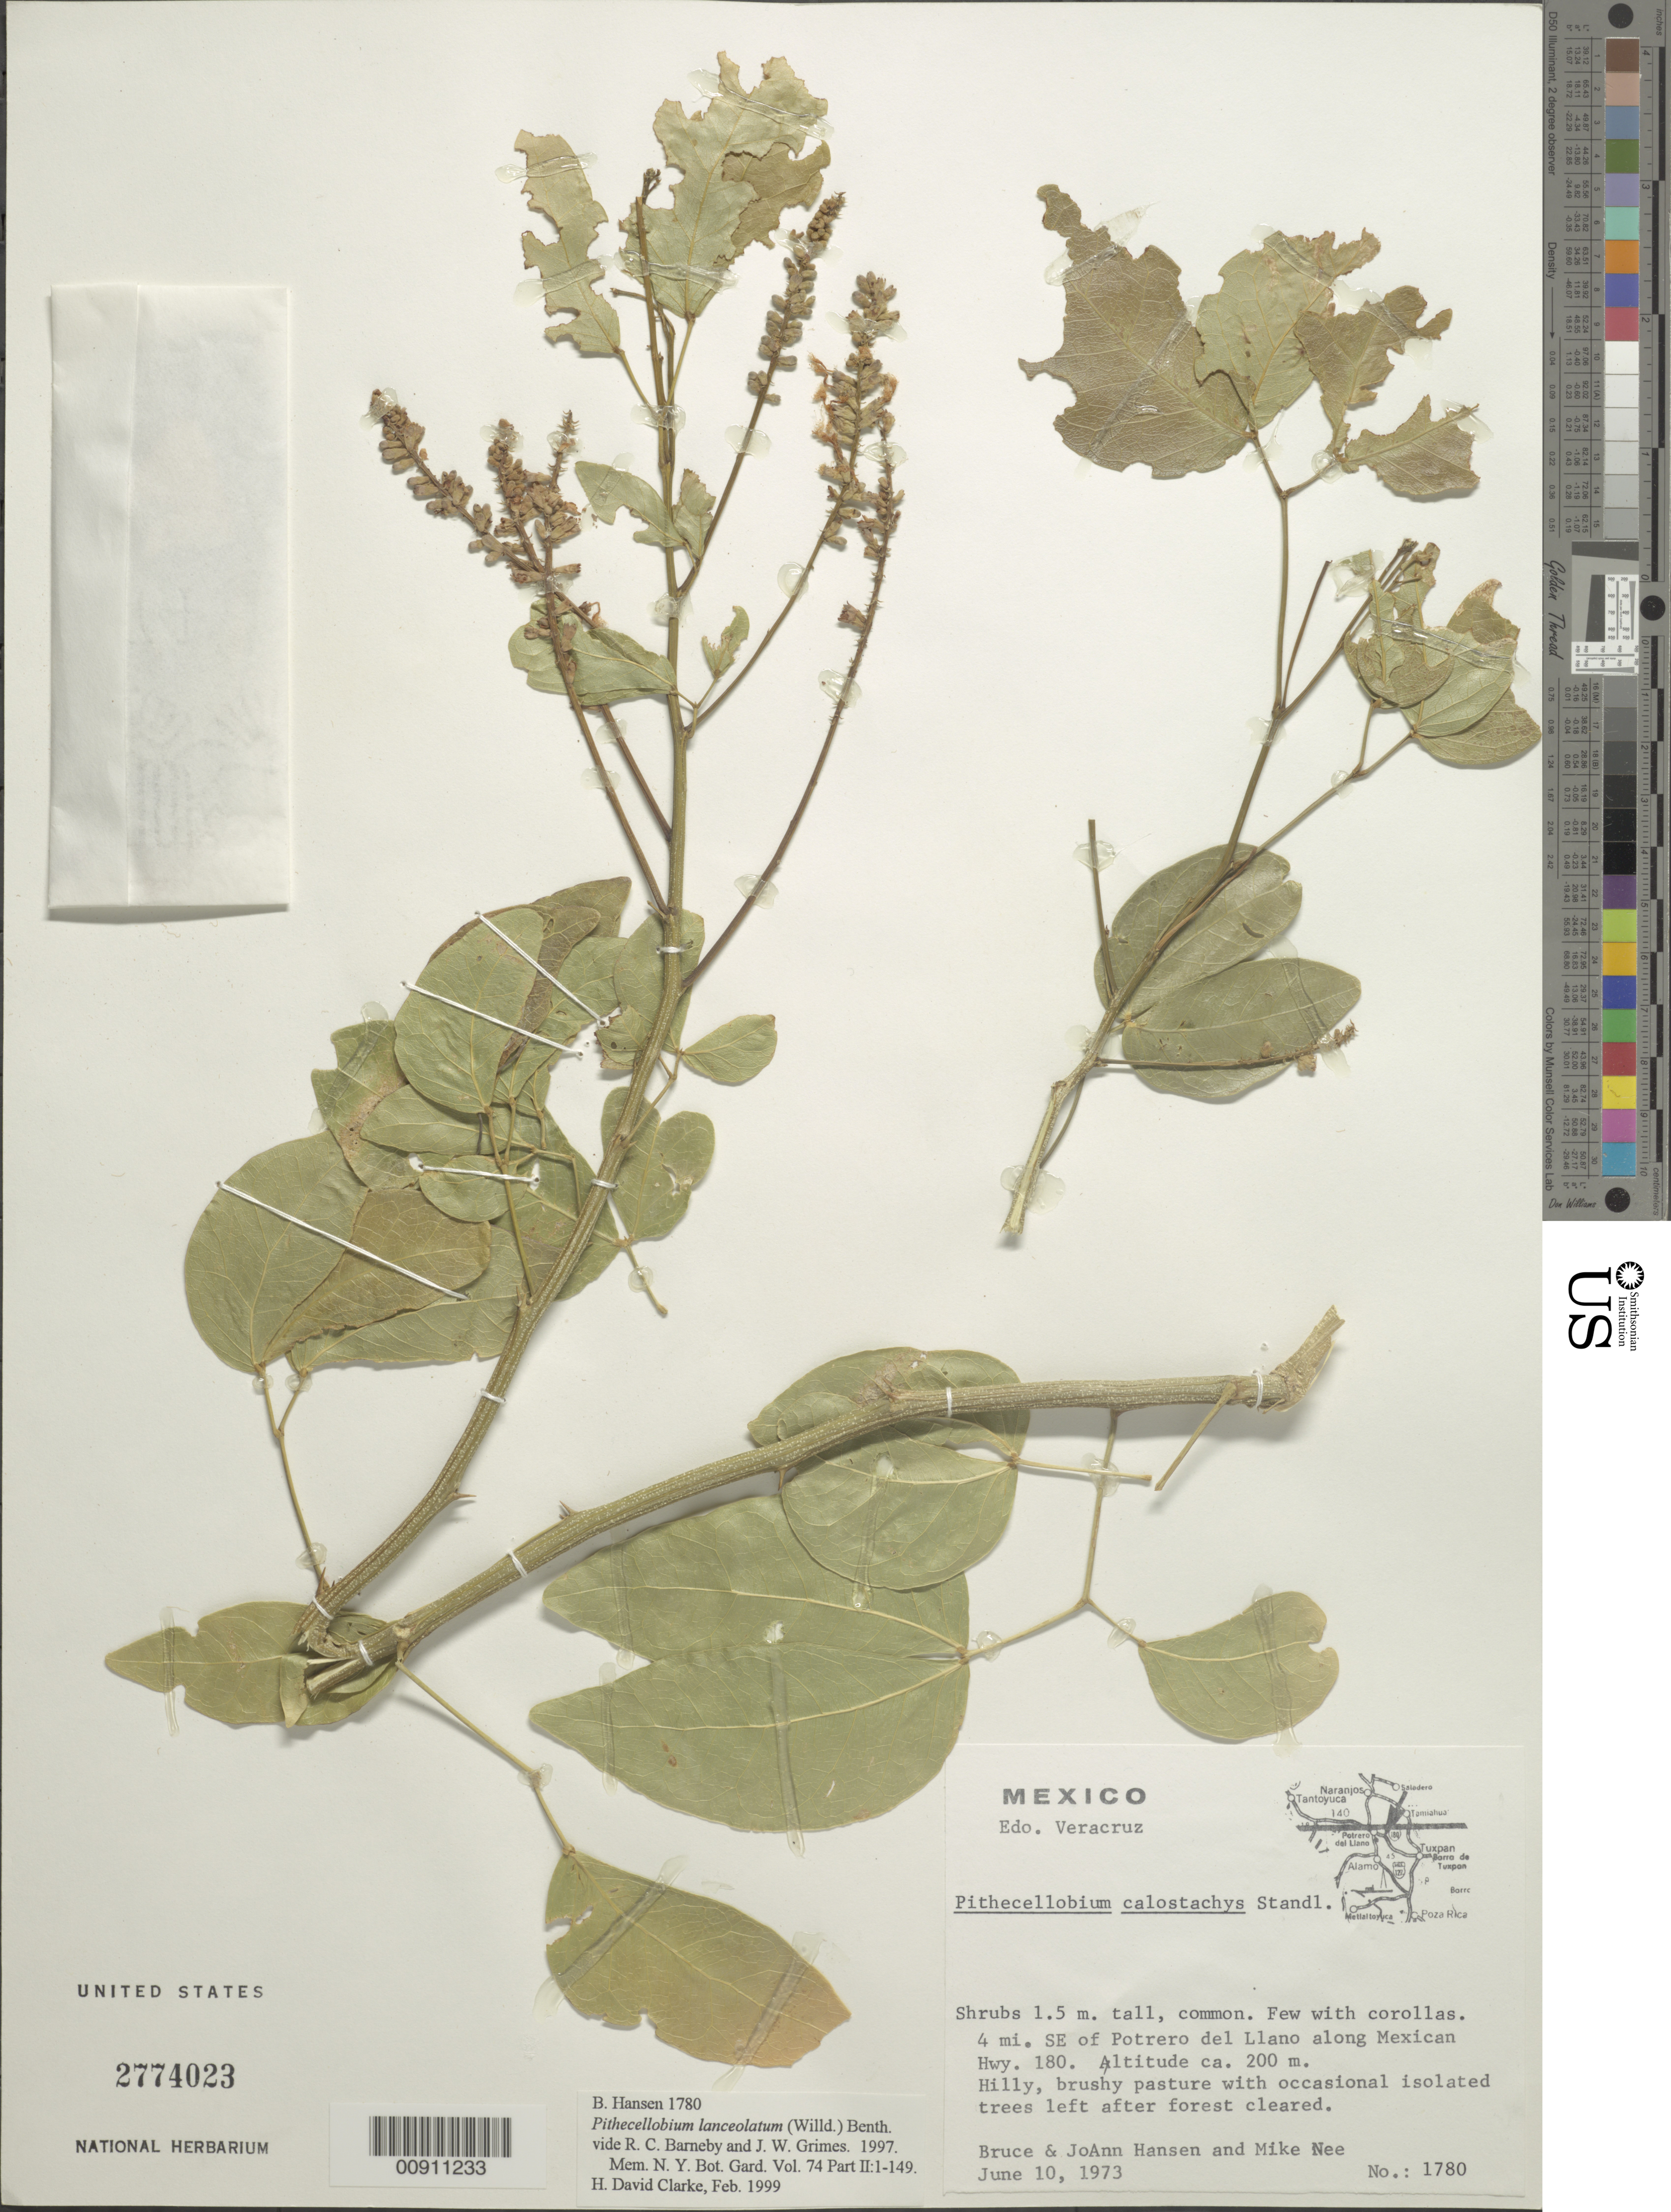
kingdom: Plantae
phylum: Tracheophyta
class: Magnoliopsida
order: Fabales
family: Fabaceae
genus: Pithecellobium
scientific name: Pithecellobium lanceolatum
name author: (Humb. & Bonpl. ex Willd.) Benth.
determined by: Clarke, H. D., University of North Carolina (Asheville)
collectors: B. Hansen, J. Hansen & M. Nee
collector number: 1780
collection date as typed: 10 Jun 1973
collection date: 1973-06-10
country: Mexico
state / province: Veracruz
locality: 4 mi. SE of Potrero del Llano along Mexican Hwy. 180.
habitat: Hilly, brushy pasture with occasional isolated trees left after forest cleared.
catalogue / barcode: US 2774023